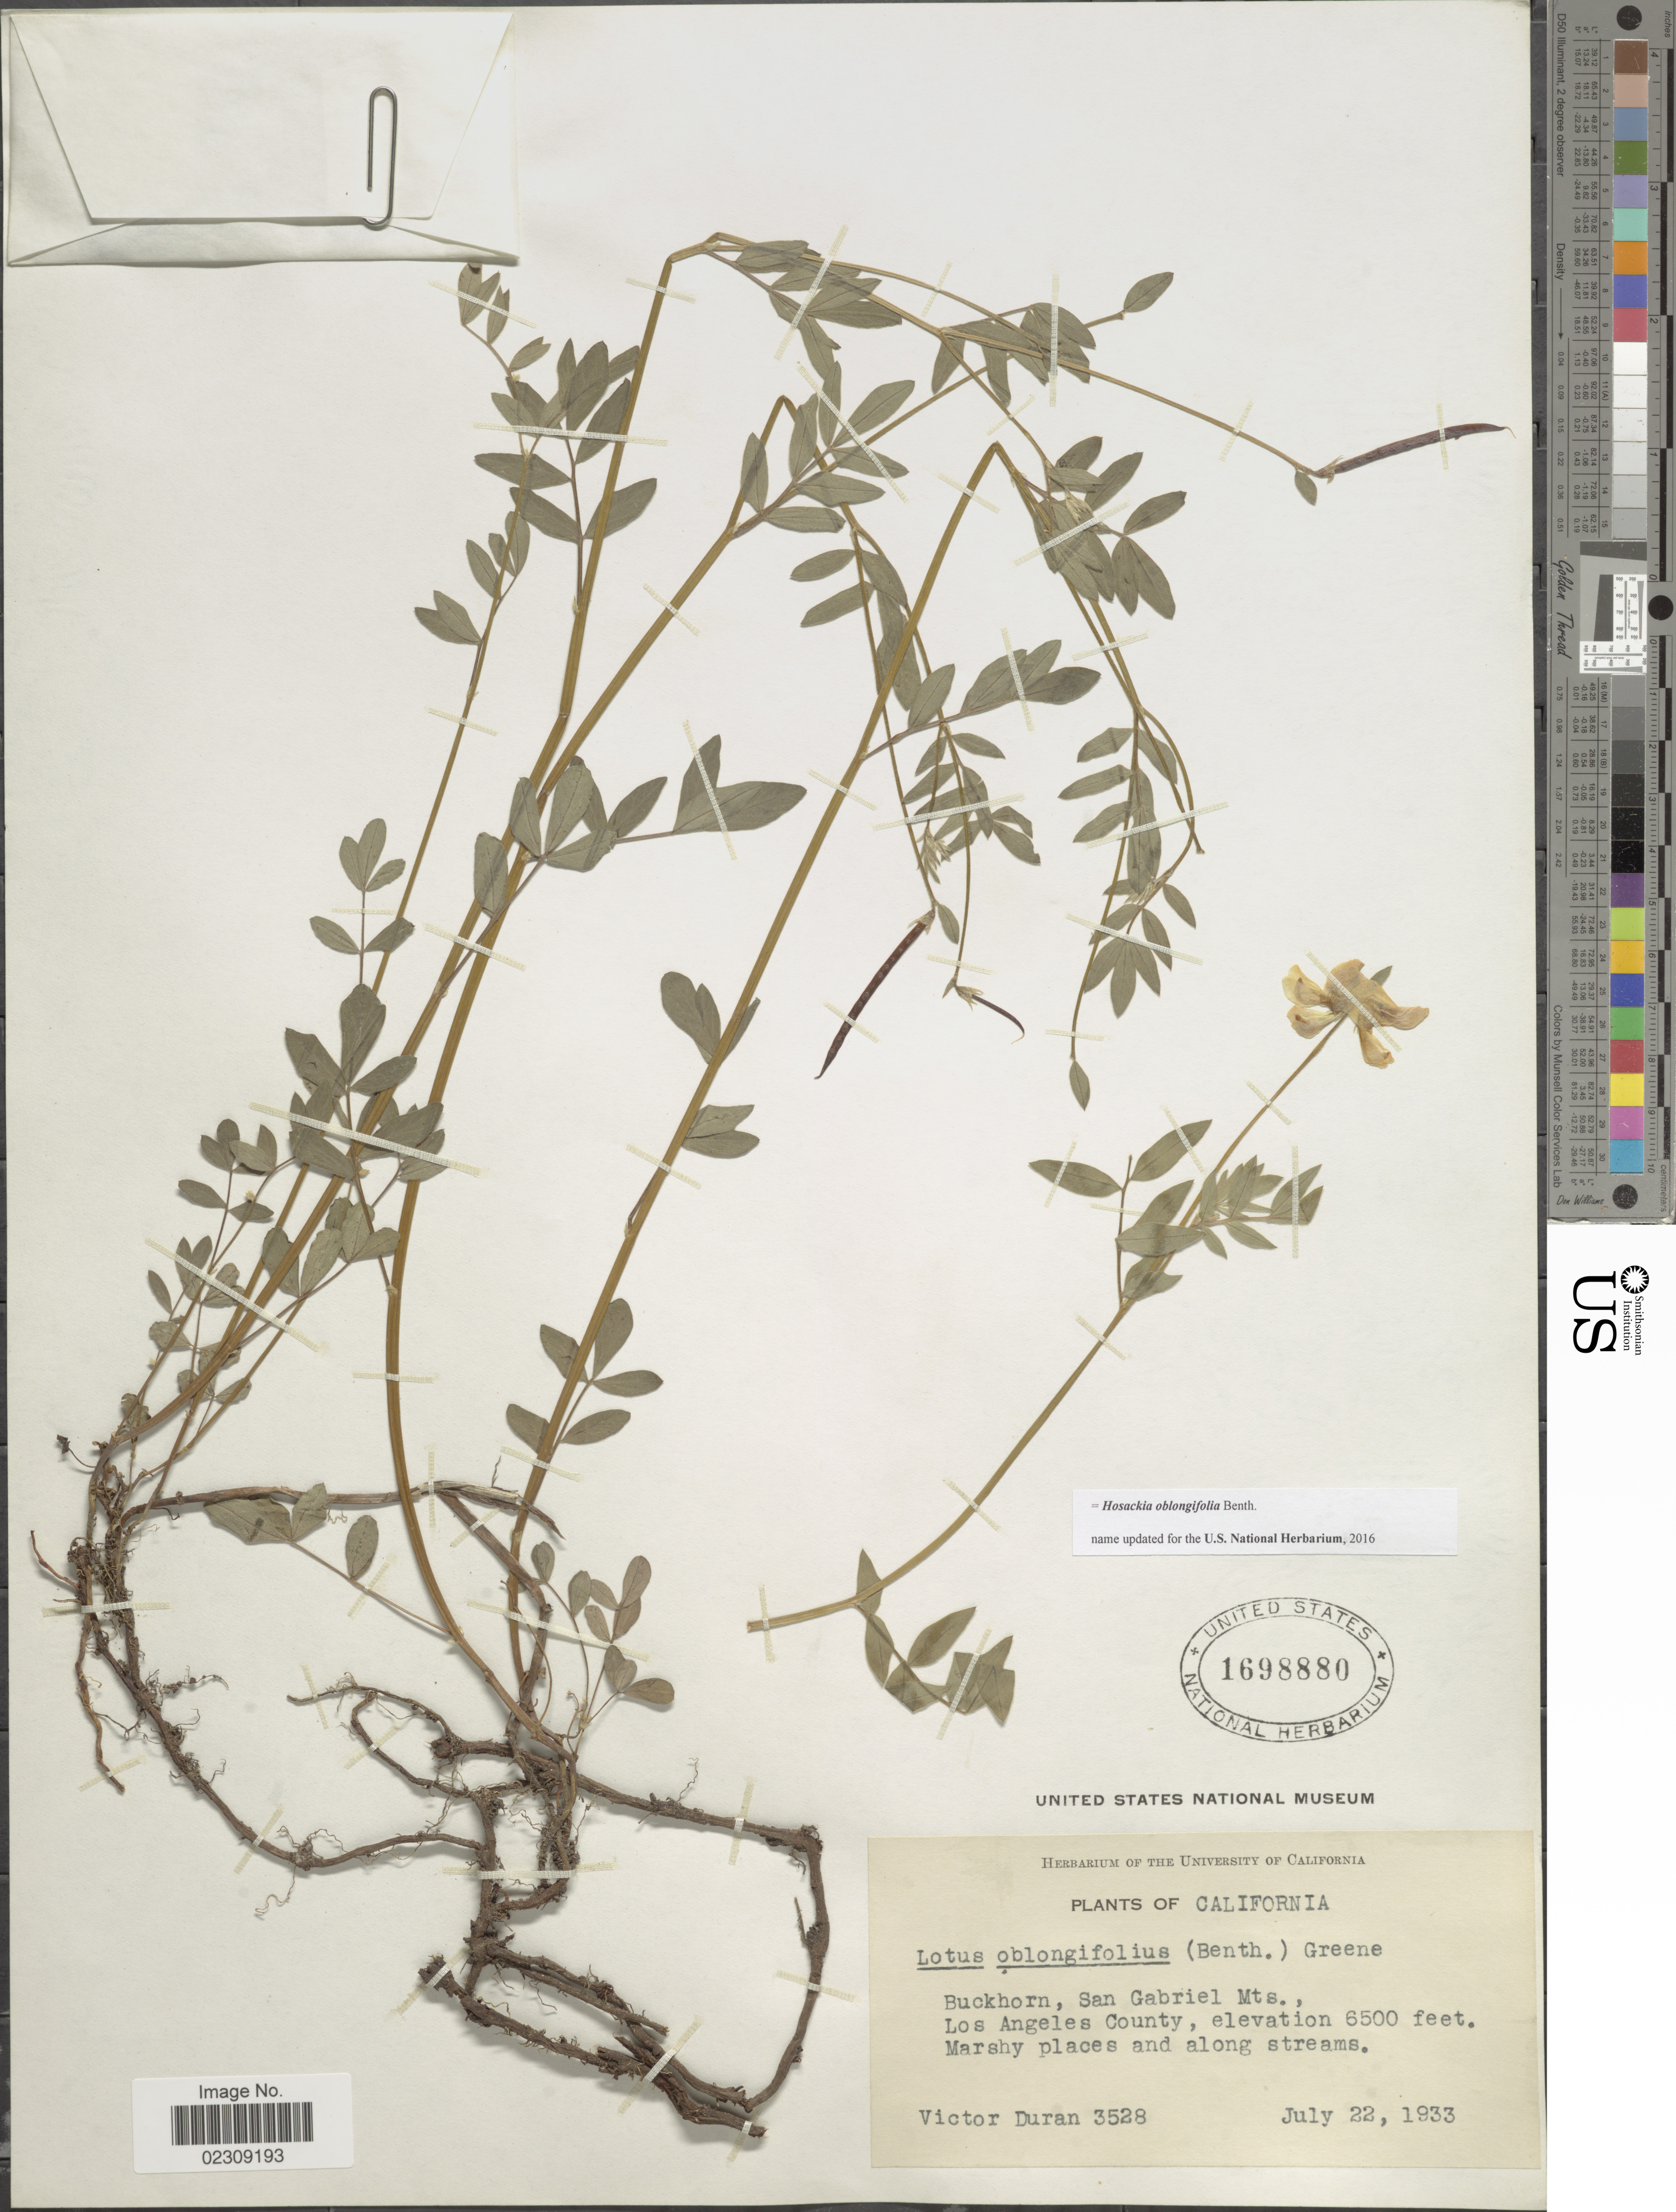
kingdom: Plantae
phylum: Tracheophyta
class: Magnoliopsida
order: Fabales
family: Fabaceae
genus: Hosackia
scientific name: Hosackia oblongifolia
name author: Benth.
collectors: V. Duran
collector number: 3528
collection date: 1933-07-22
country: United States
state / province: California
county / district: Los Angeles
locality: Buckhorn, San Gabriel Mts., Los Angeles County, Marshy places and along streams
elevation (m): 1981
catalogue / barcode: US 1698880